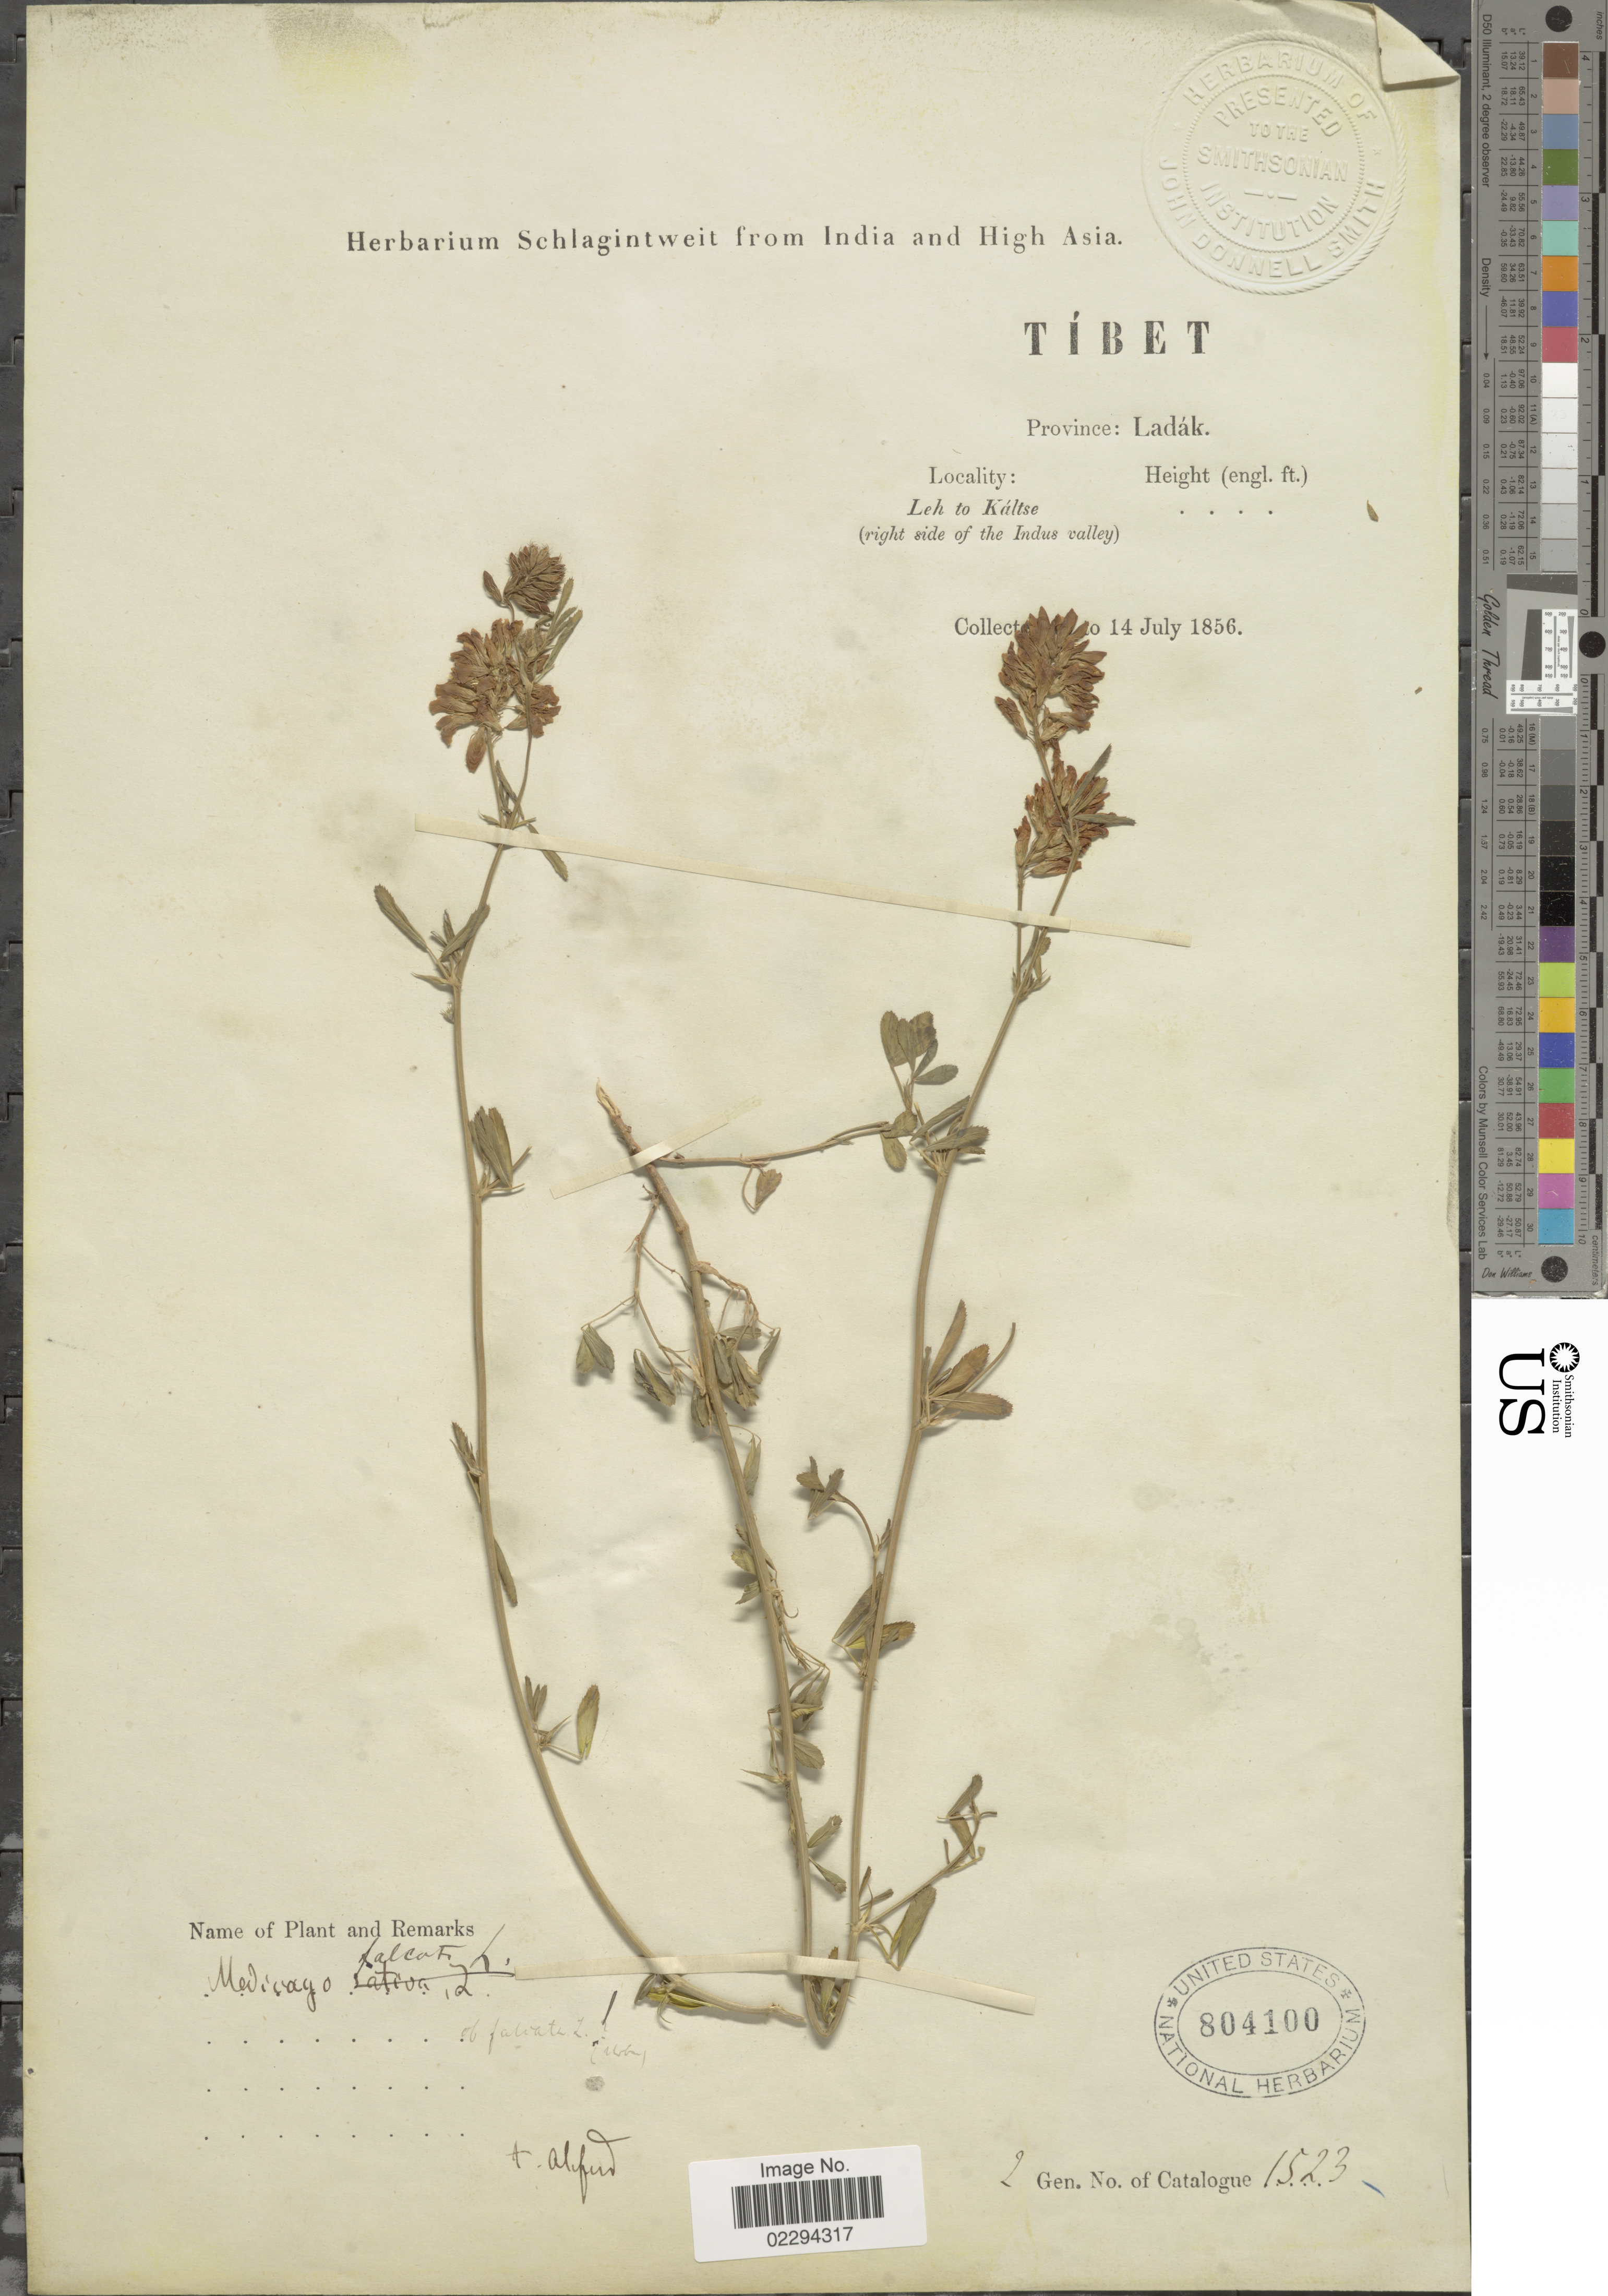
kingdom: Plantae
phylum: Tracheophyta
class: Magnoliopsida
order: Fabales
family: Fabaceae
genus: Medicago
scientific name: Medicago sativa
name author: L.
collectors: ex herb. Schlagintweit from India and High Asia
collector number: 2 Gen. No. of Catalogue 1523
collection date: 1856/1856-07-14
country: India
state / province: Ladakh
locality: Tibet, Province Ladak, Leh to Kaltse (right side of the Indus valley).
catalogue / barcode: US 804100